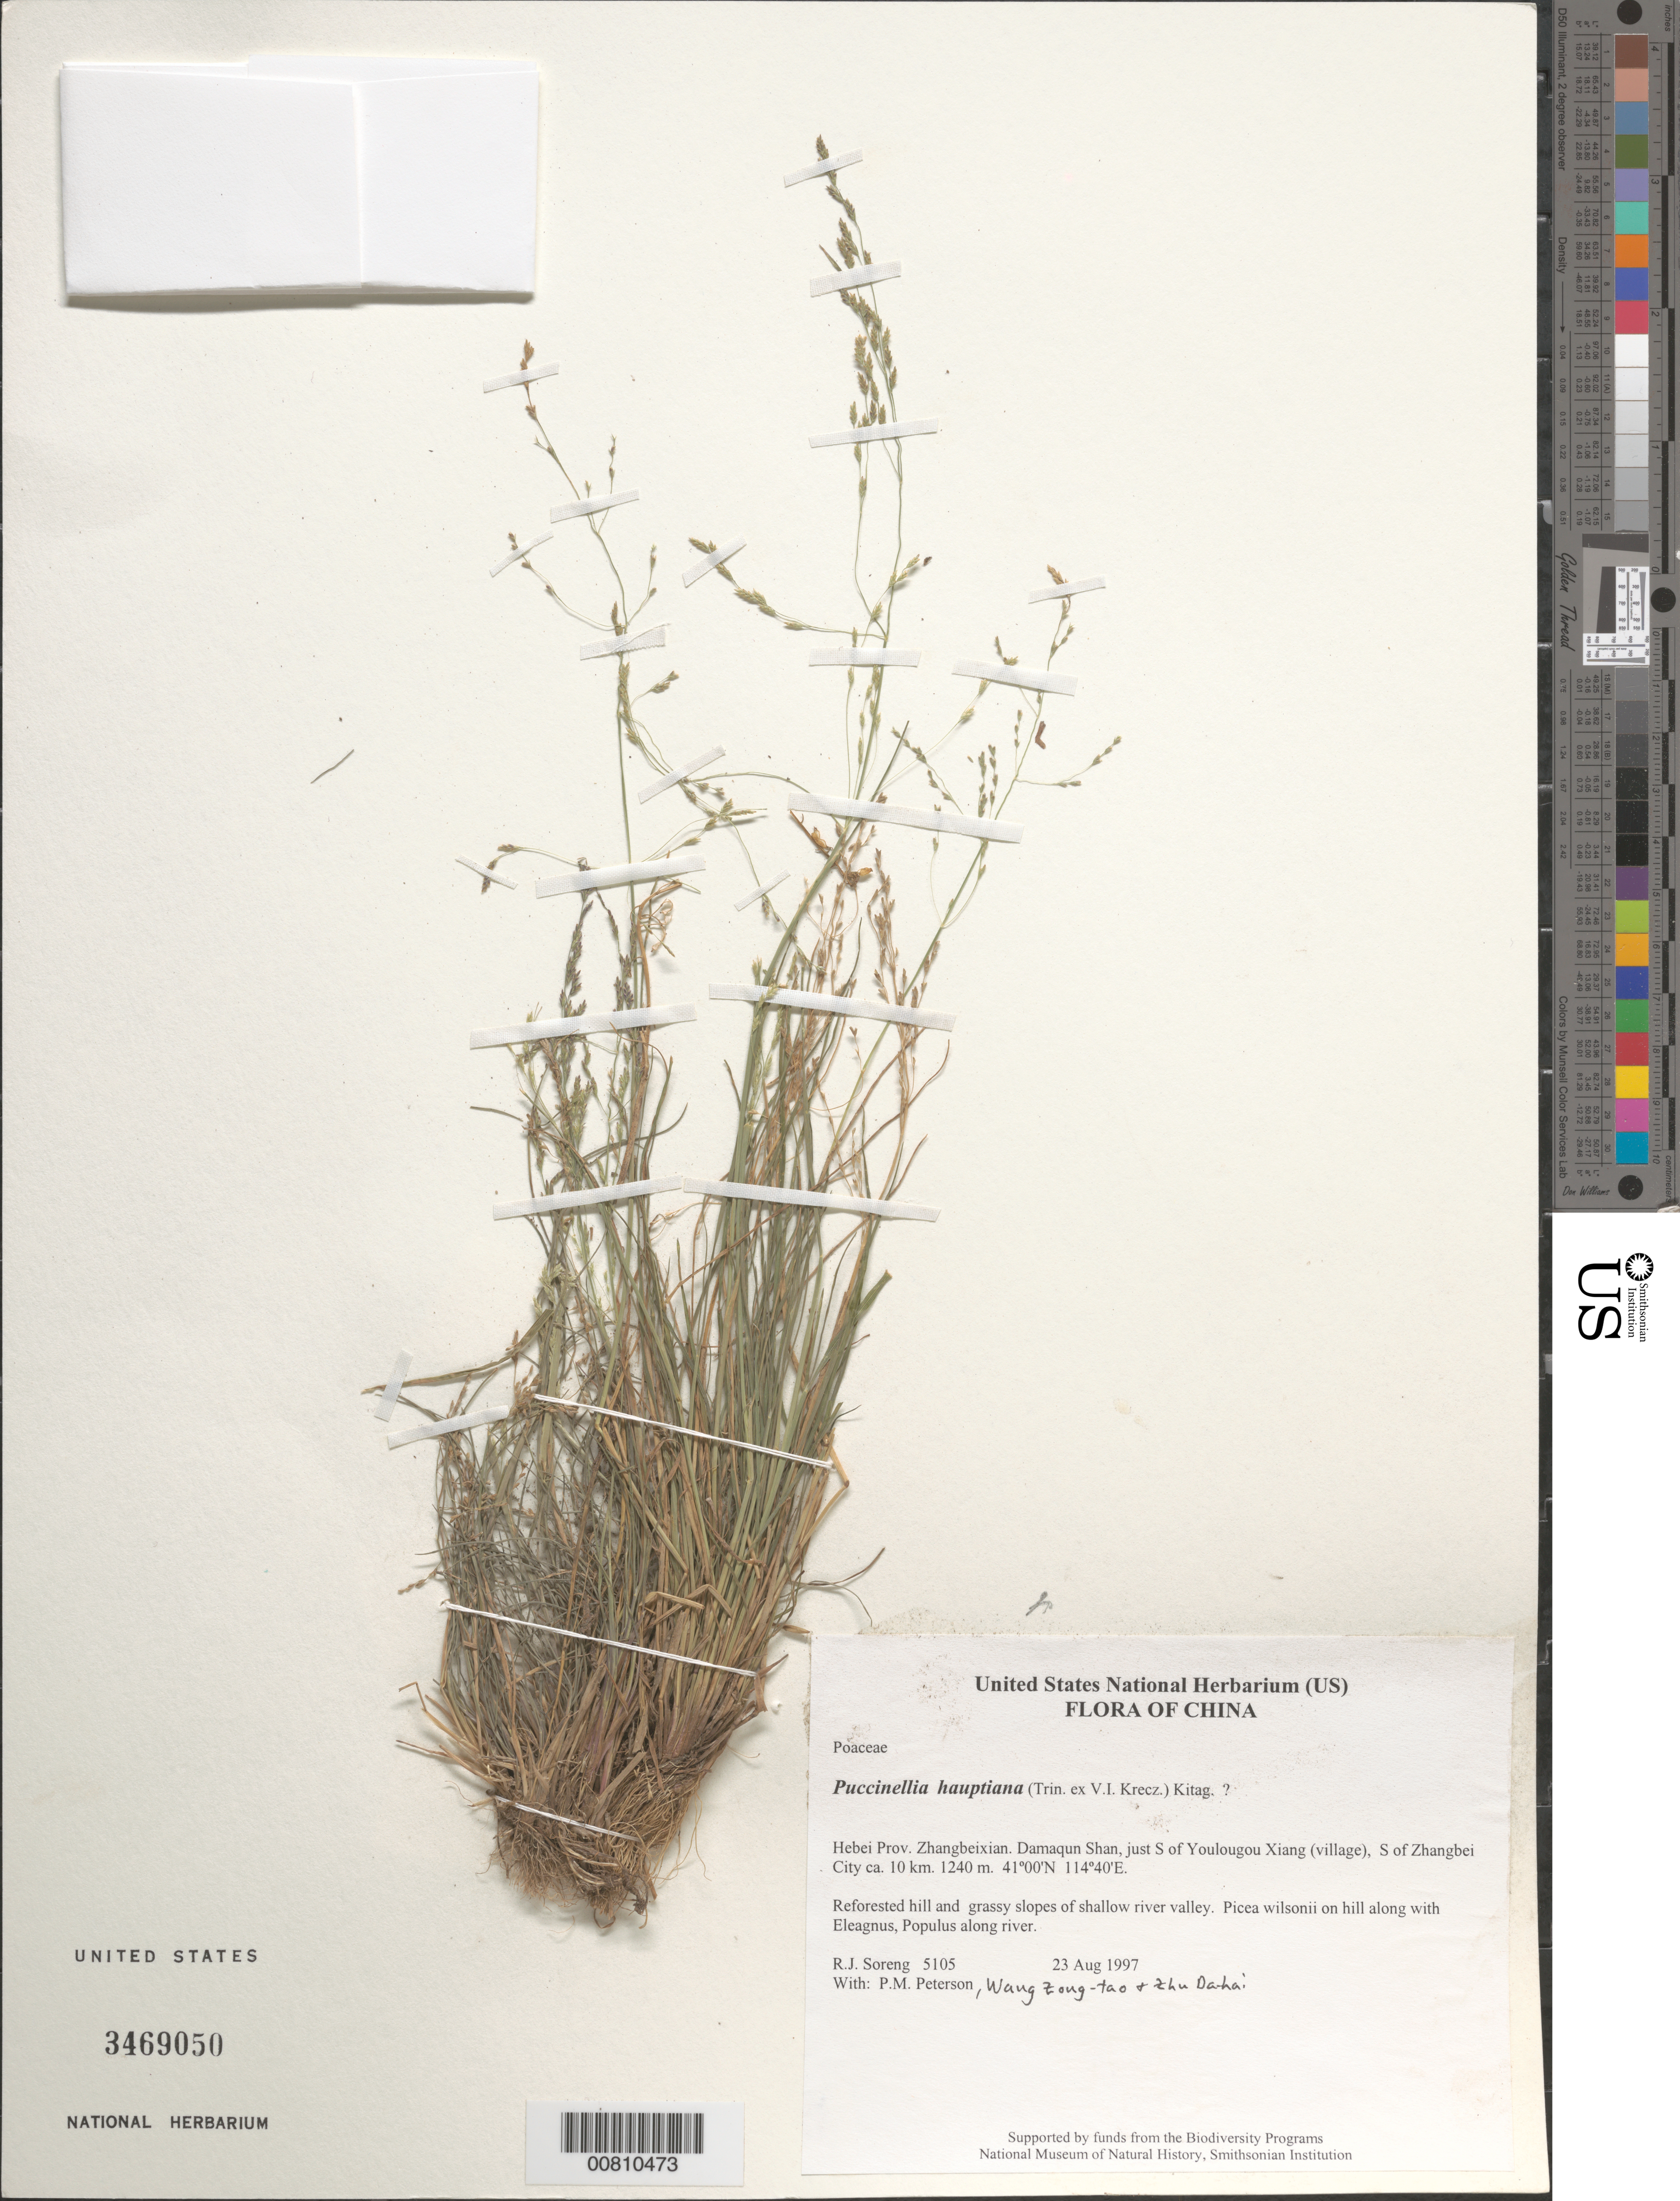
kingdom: Plantae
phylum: Tracheophyta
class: Liliopsida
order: Poales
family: Poaceae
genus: Puccinellia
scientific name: Puccinellia hauptiana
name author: (Trin. ex V.I. Krecz.) Kitag.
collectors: R. J. Soreng, P. M. Peterson & Zhu Da-hai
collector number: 5105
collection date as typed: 23 Aug 1997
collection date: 1997-08-23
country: China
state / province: Hebei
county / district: Zhangbeixian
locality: Damaqun Shan, just S of Youlougou Xiang (village), S of Zhangbei City ca. 10 km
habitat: Reforested hill and grassy slopes of shallow river valley. Picea wilsonii on hill along with Eleagnus, Populus along river.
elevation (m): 1240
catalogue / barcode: US 3469050